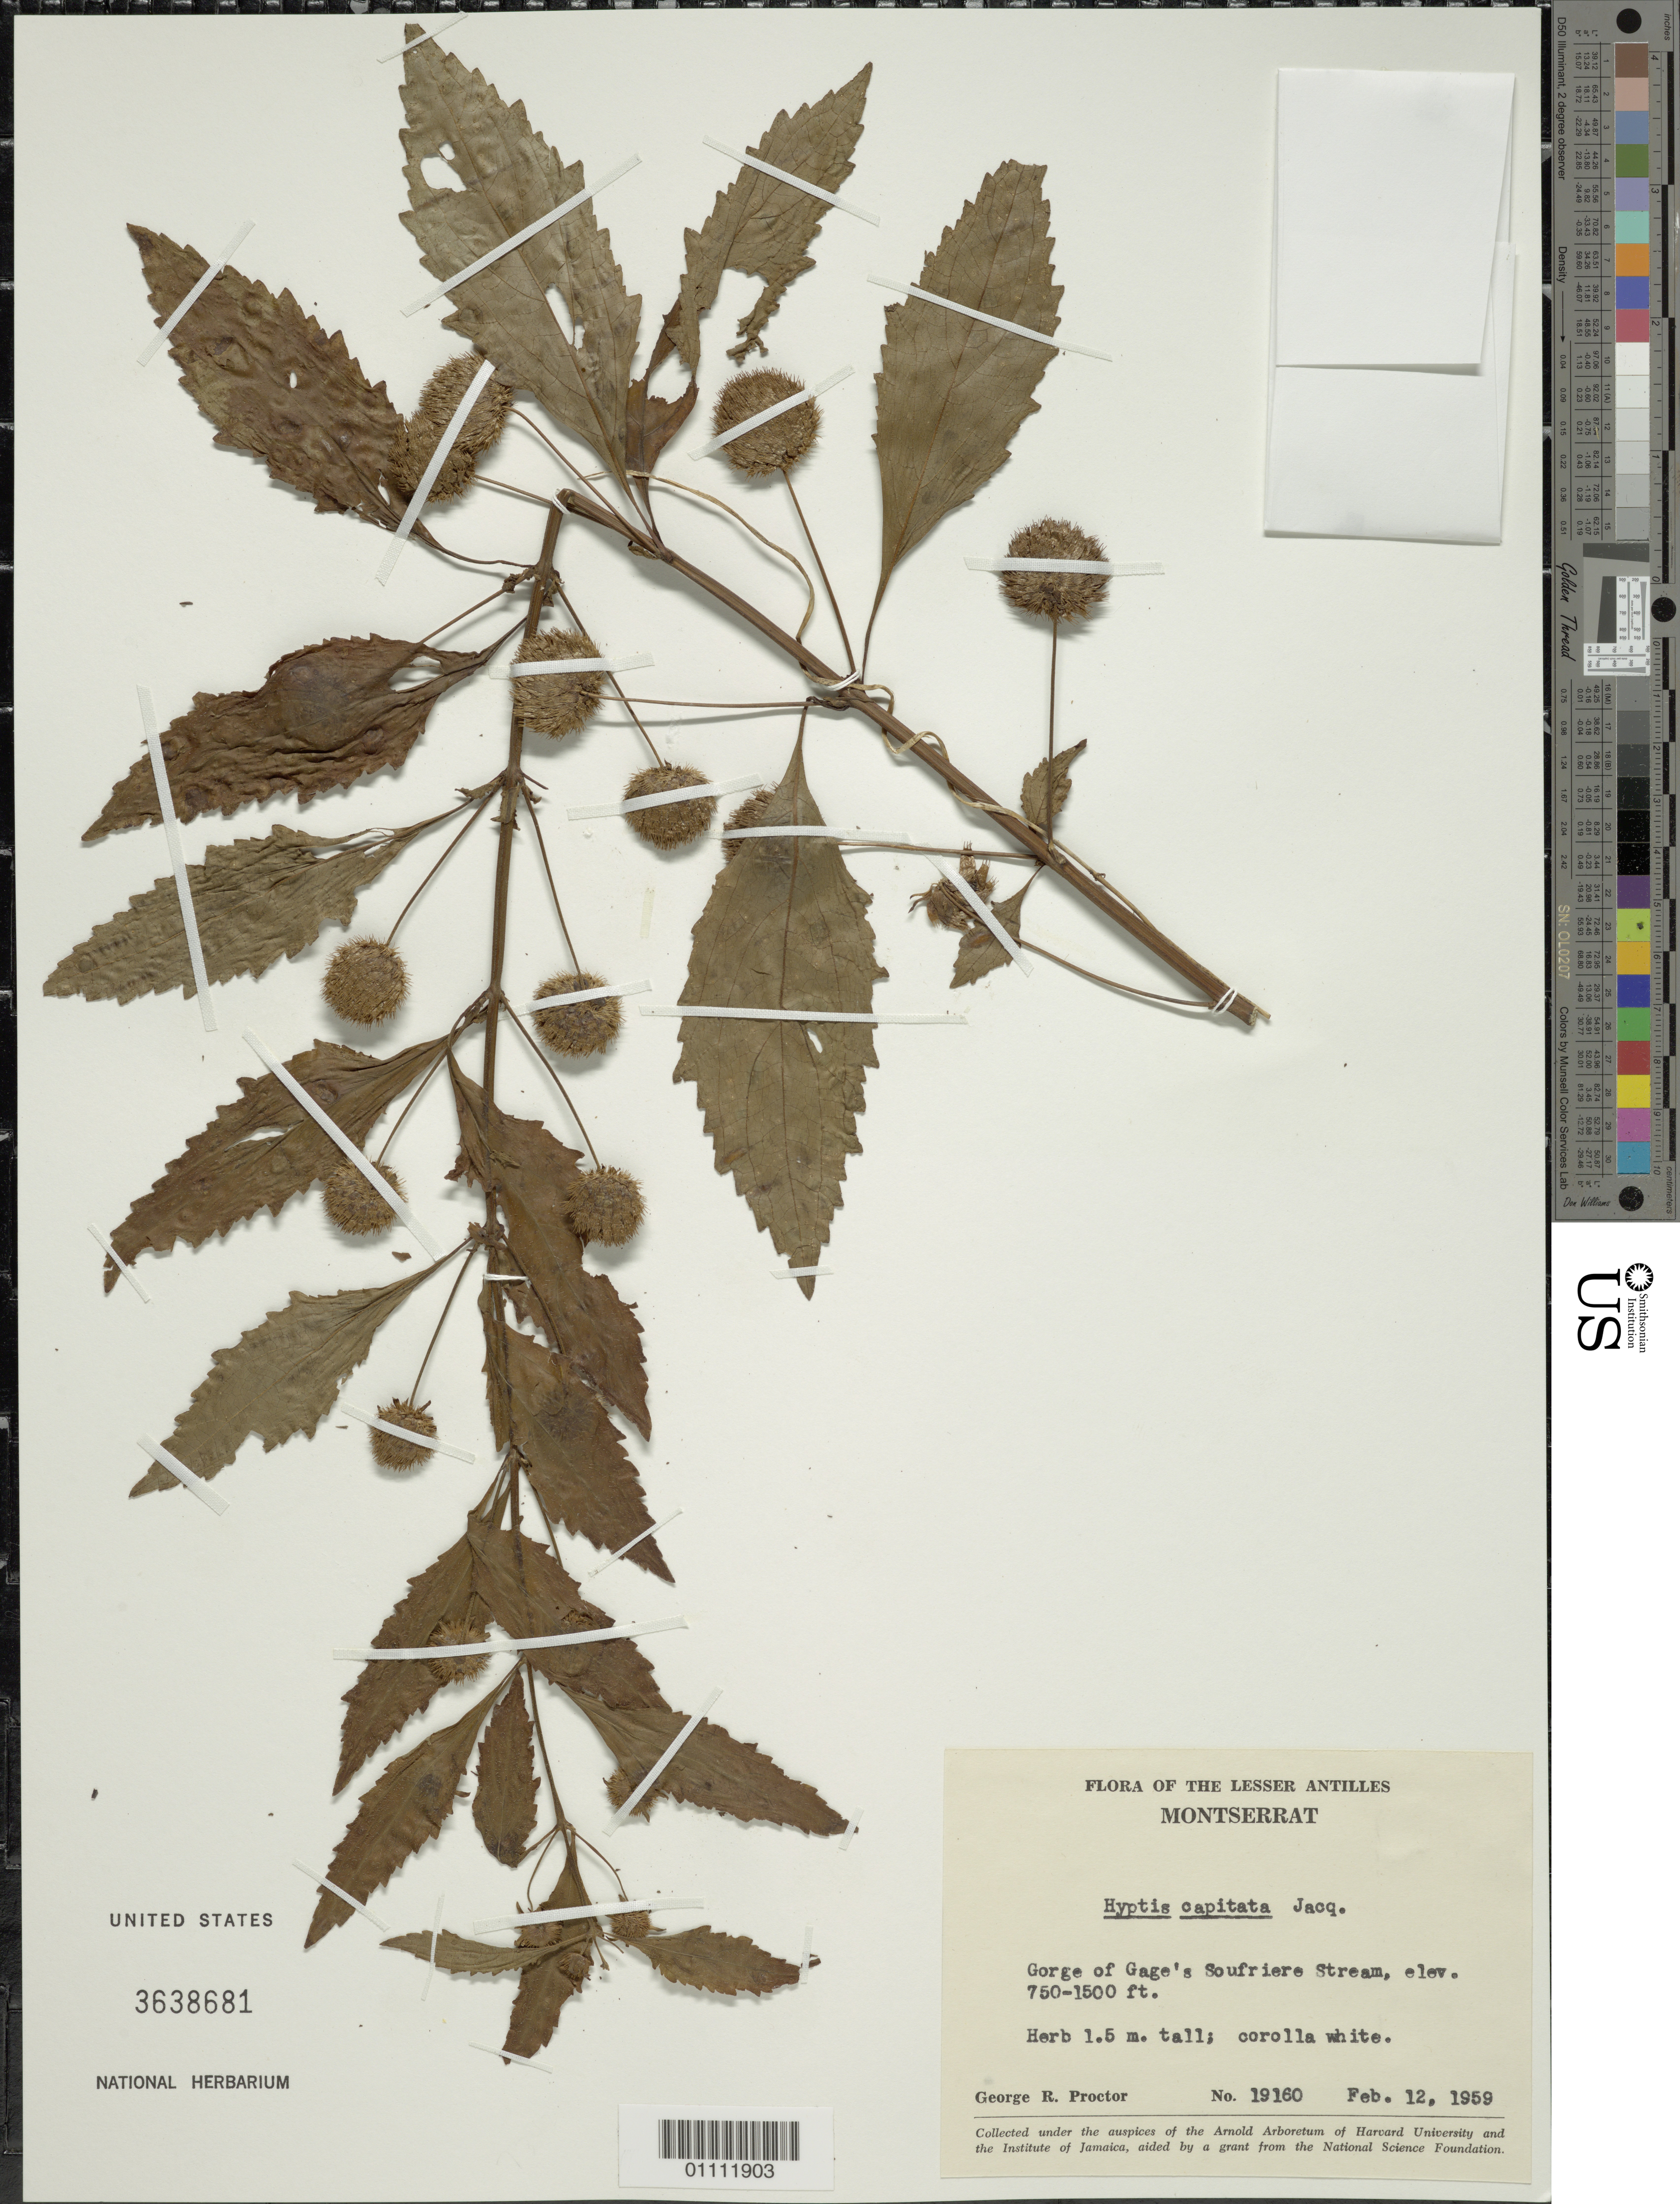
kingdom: Plantae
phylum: Tracheophyta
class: Magnoliopsida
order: Lamiales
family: Lamiaceae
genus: Hyptis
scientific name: Hyptis capitata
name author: Jacq.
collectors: G. R. Proctor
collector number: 19160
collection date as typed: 12 Feb 1959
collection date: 1959-02-12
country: Montserrat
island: Montserrat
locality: Gorge of Gage's Soufriere Stream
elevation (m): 229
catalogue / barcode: US 3638681